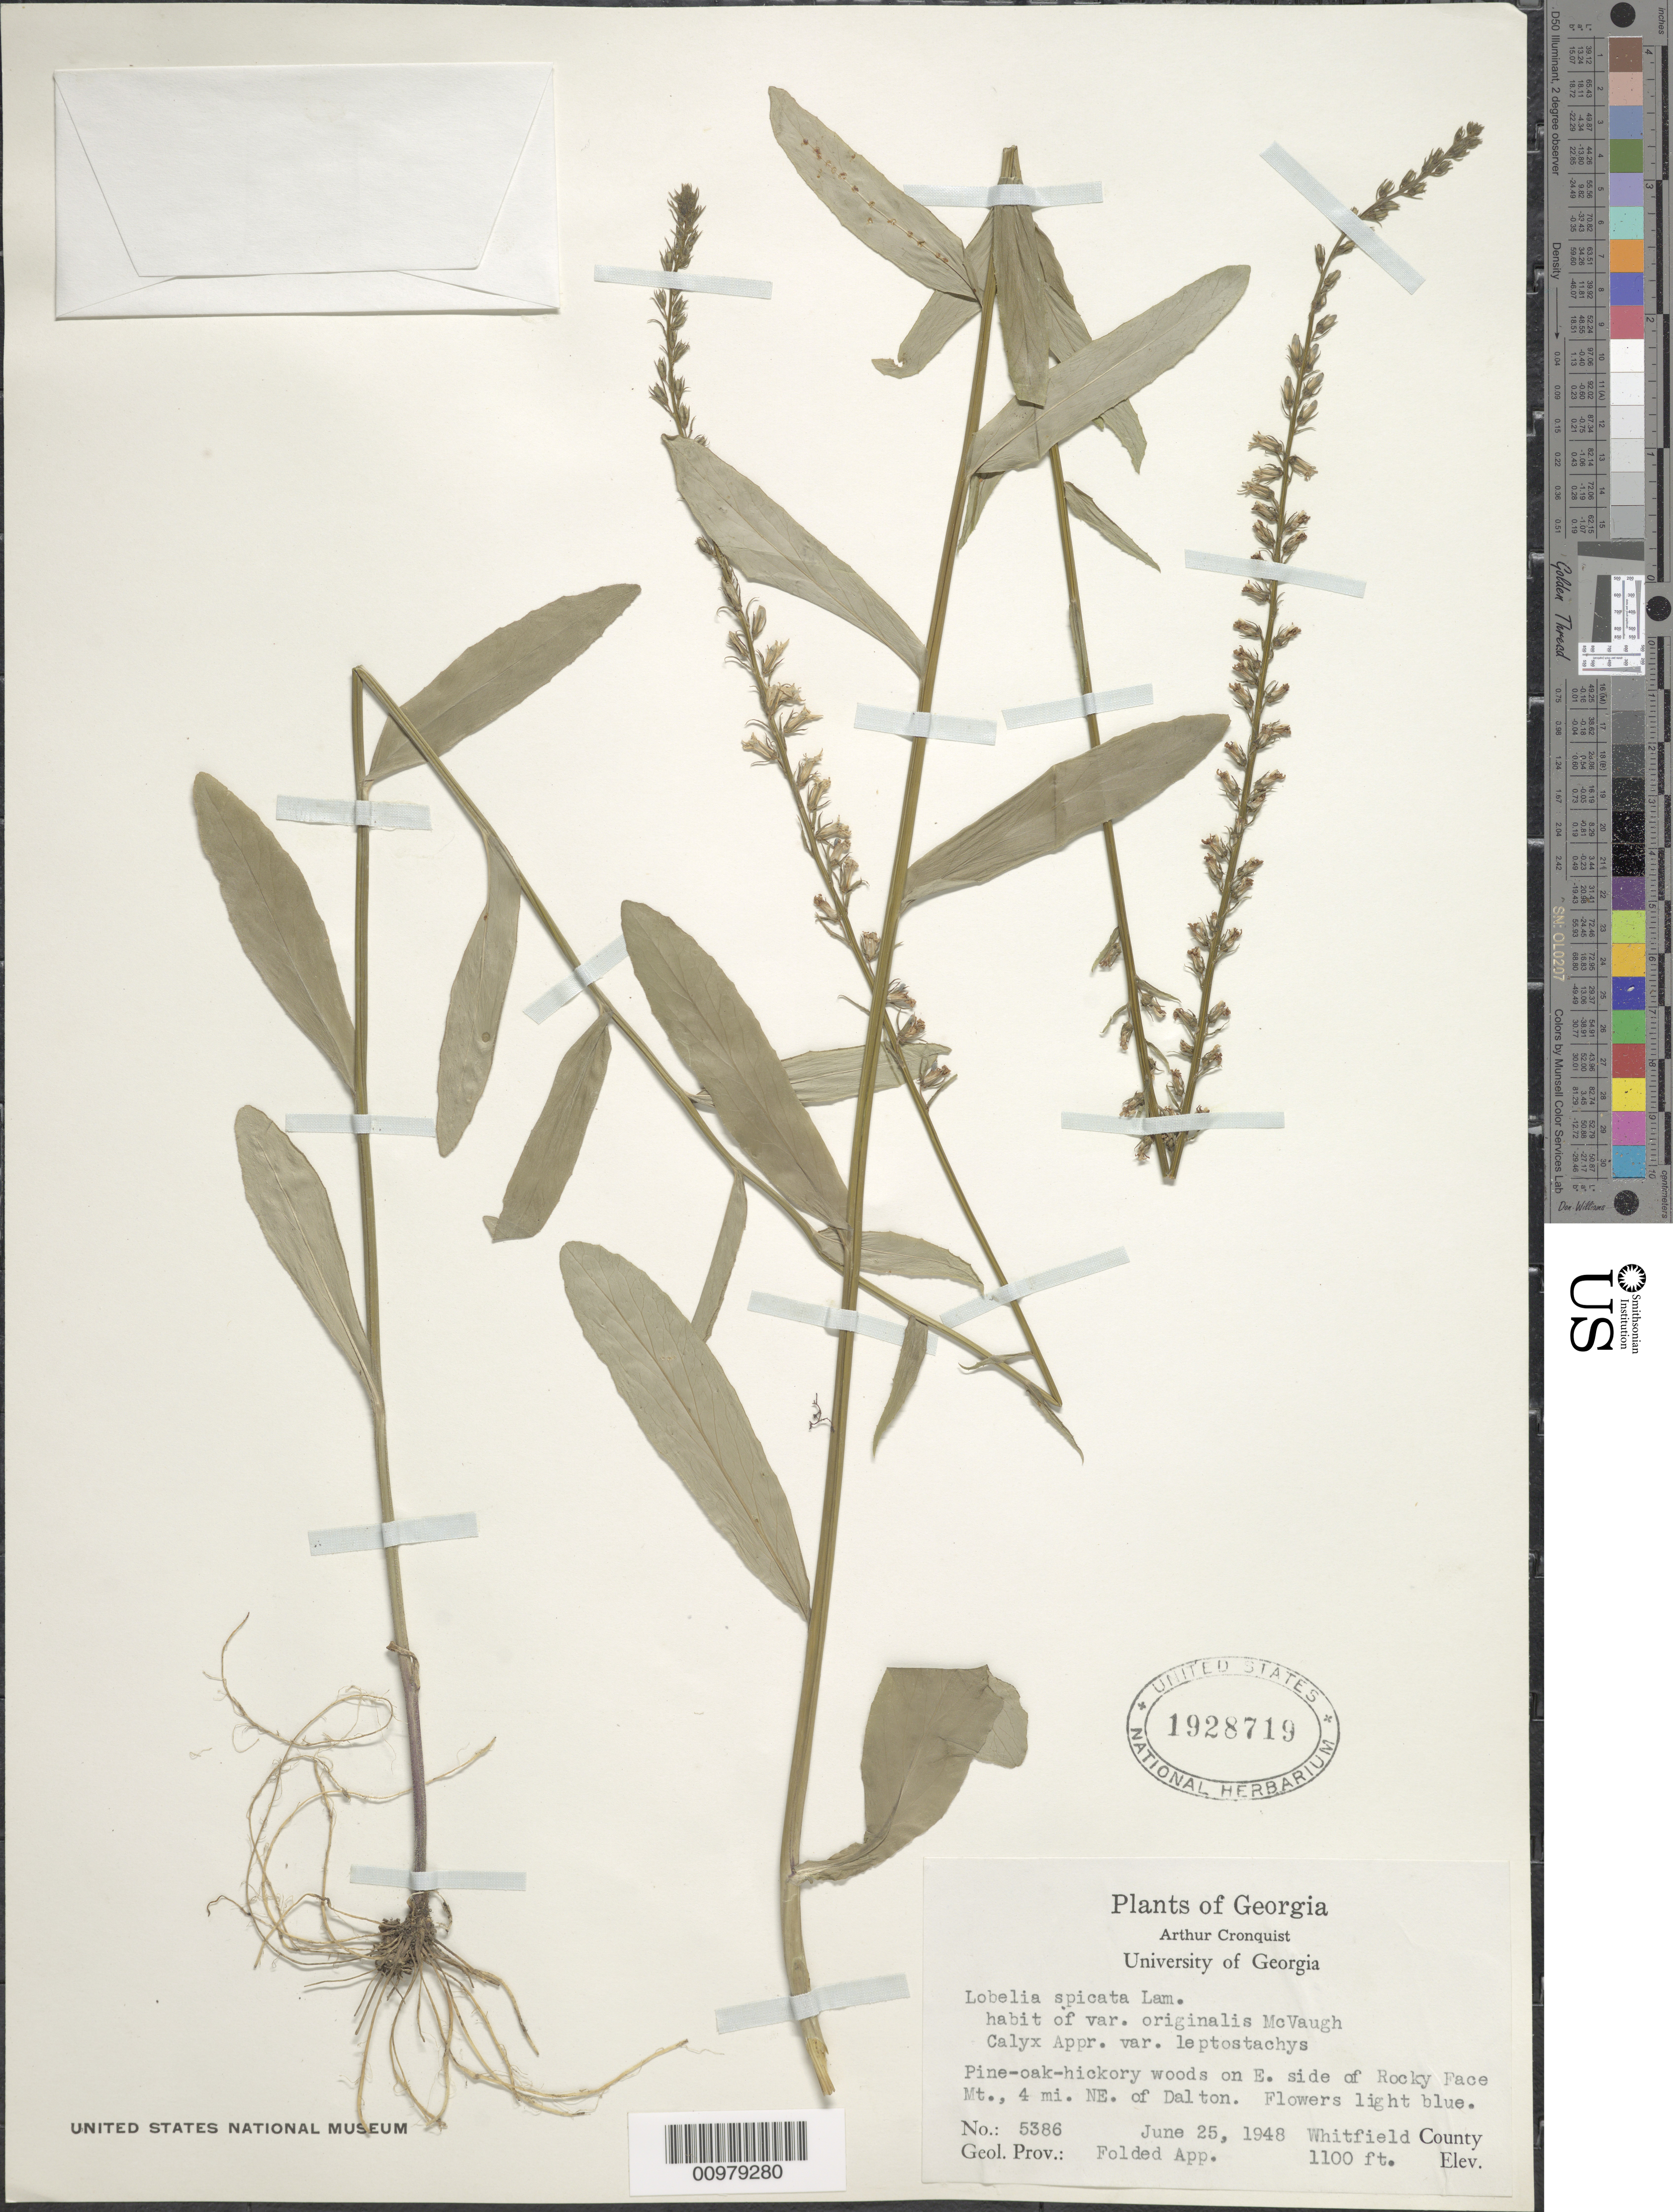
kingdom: Plantae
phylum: Tracheophyta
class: Magnoliopsida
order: Asterales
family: Campanulaceae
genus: Lobelia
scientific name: Lobelia spicata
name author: Lam.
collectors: A. J. Cronquist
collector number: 5386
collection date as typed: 25 Jun 1948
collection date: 1948-06-25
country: United States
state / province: Georgia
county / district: Whitfield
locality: E side of Rocky Face Mt., 4 mi. NE of Dalton.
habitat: pine-oaks-hickory woods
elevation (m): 335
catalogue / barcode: US 1928719